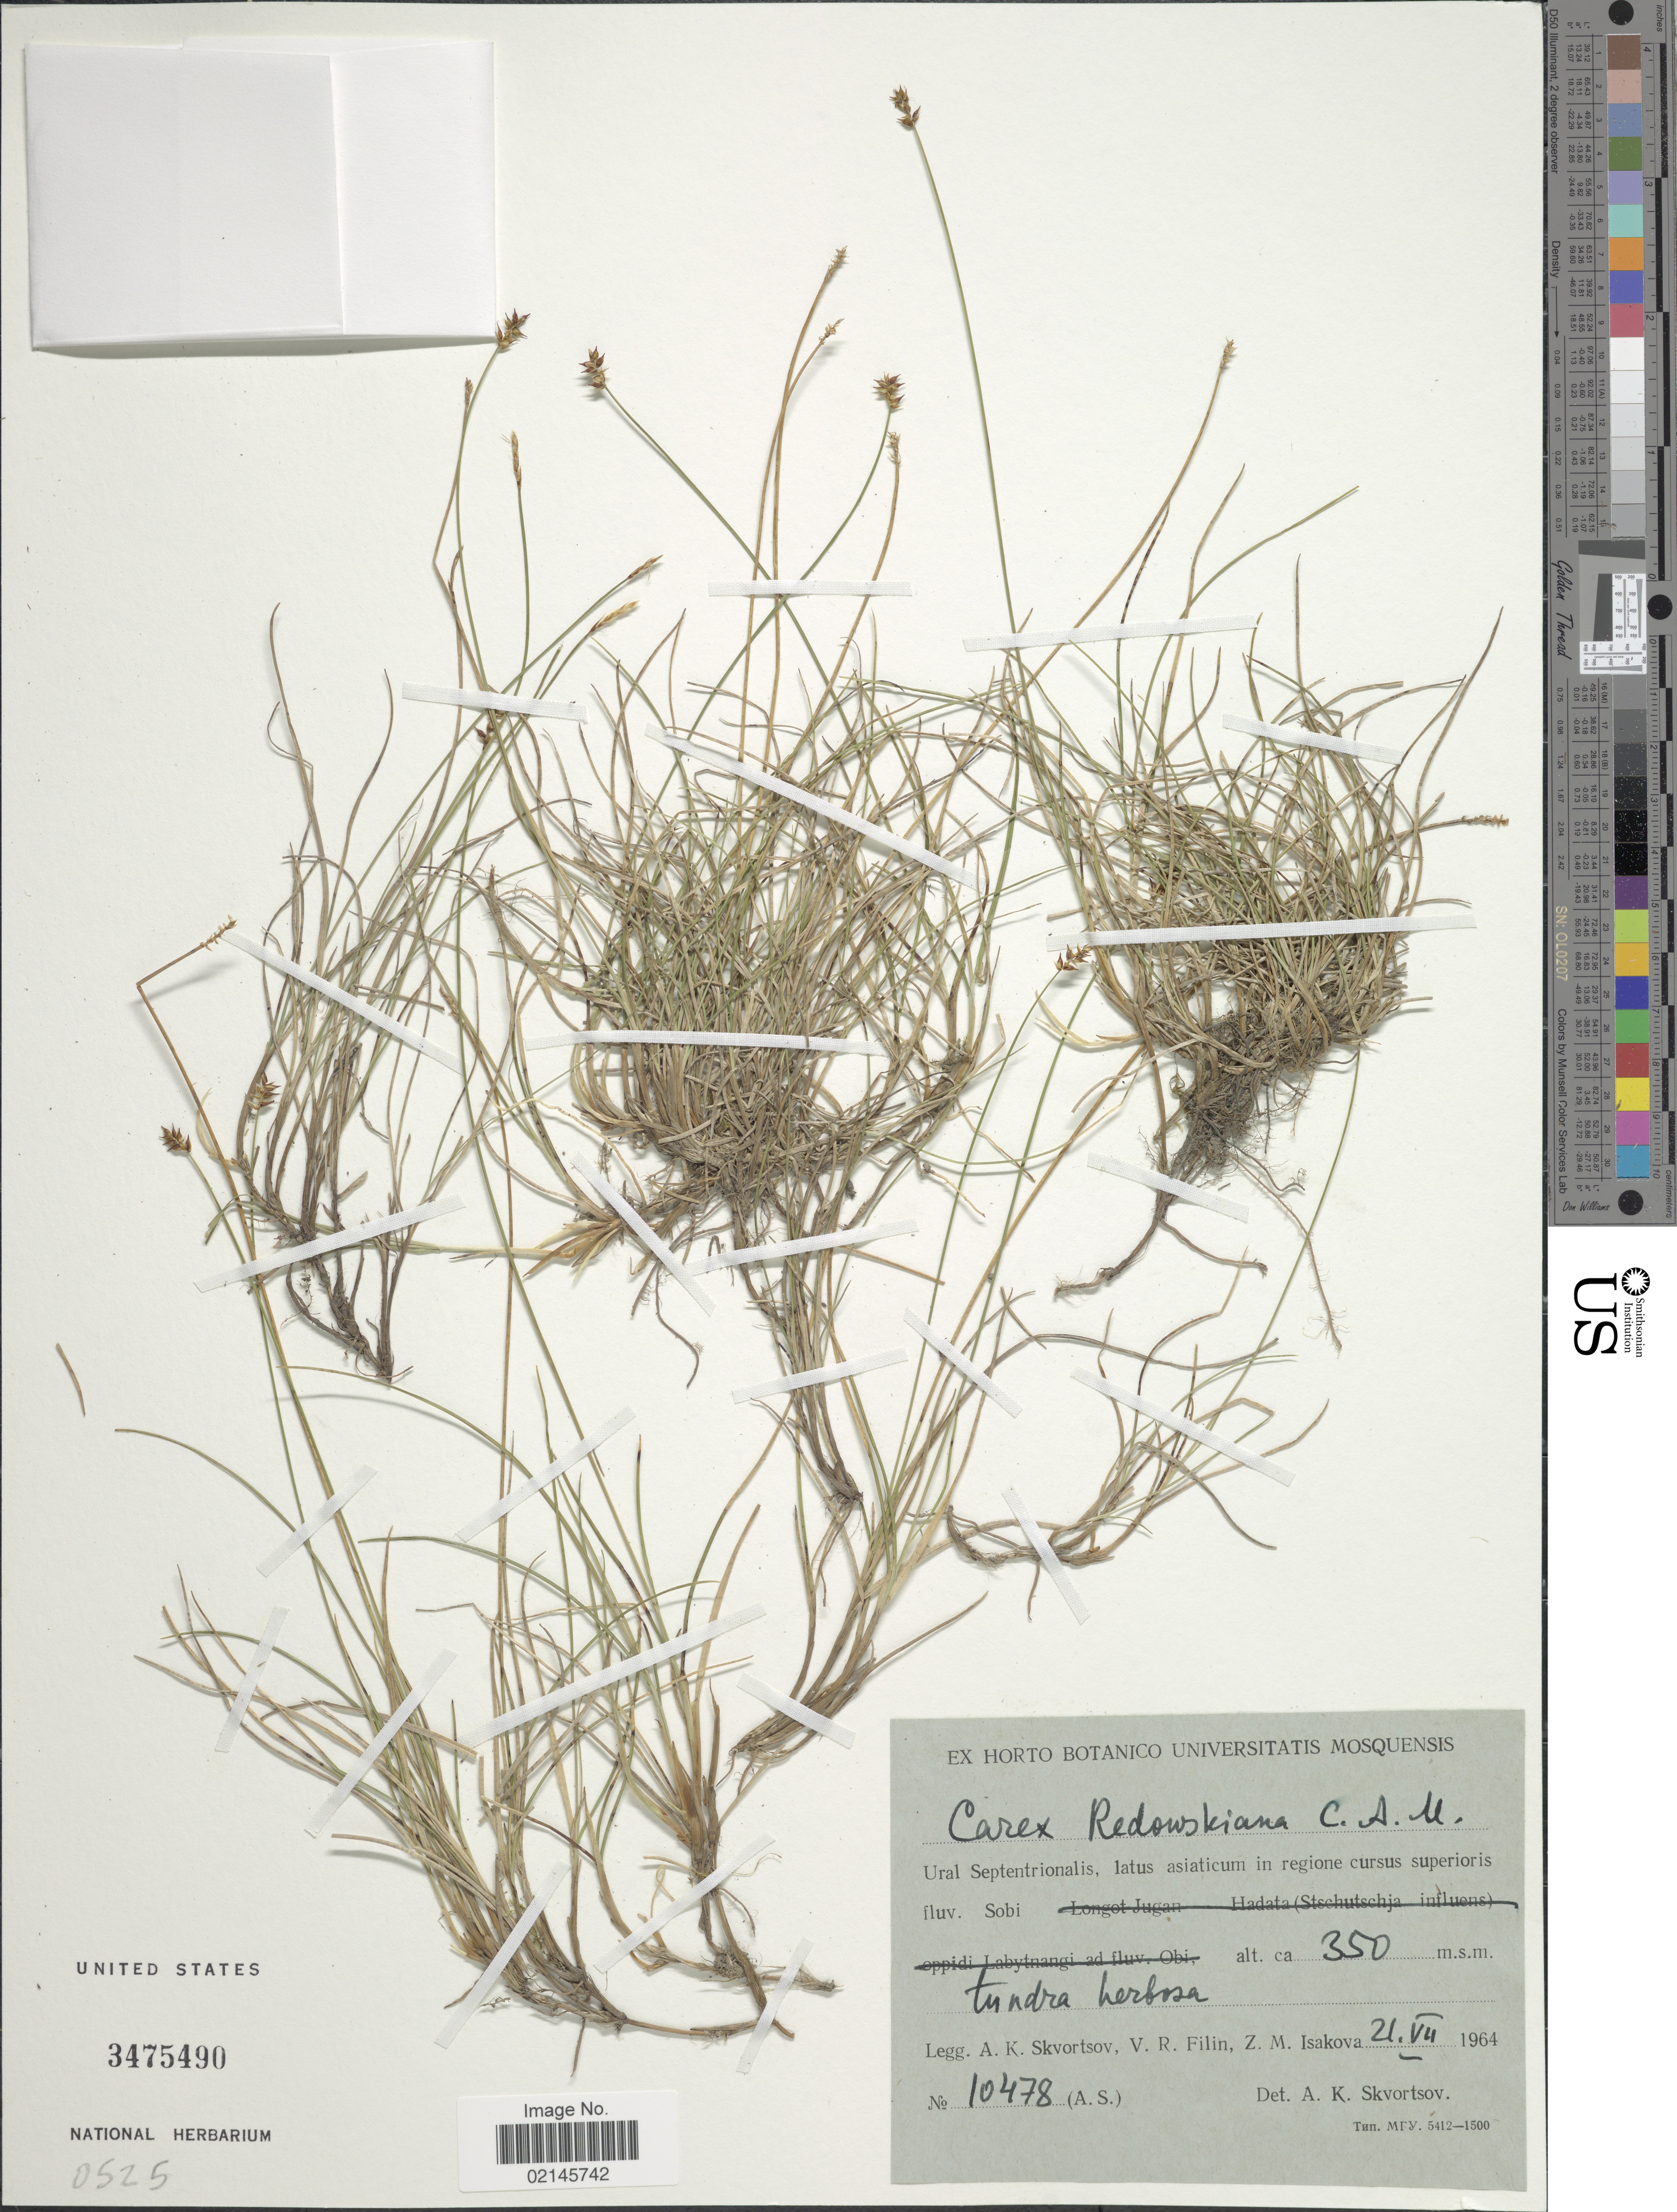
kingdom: Plantae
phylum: Tracheophyta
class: Liliopsida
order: Poales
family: Cyperaceae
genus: Carex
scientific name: Carex redowskiana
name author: C.A. Mey.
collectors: A. K. Skvortsov, V. Filin & Z. Isakova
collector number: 10478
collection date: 1964-07-21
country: Russian Federation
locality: Ural Septentrionalis, fluv. Sobi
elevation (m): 350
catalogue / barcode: US 3475490